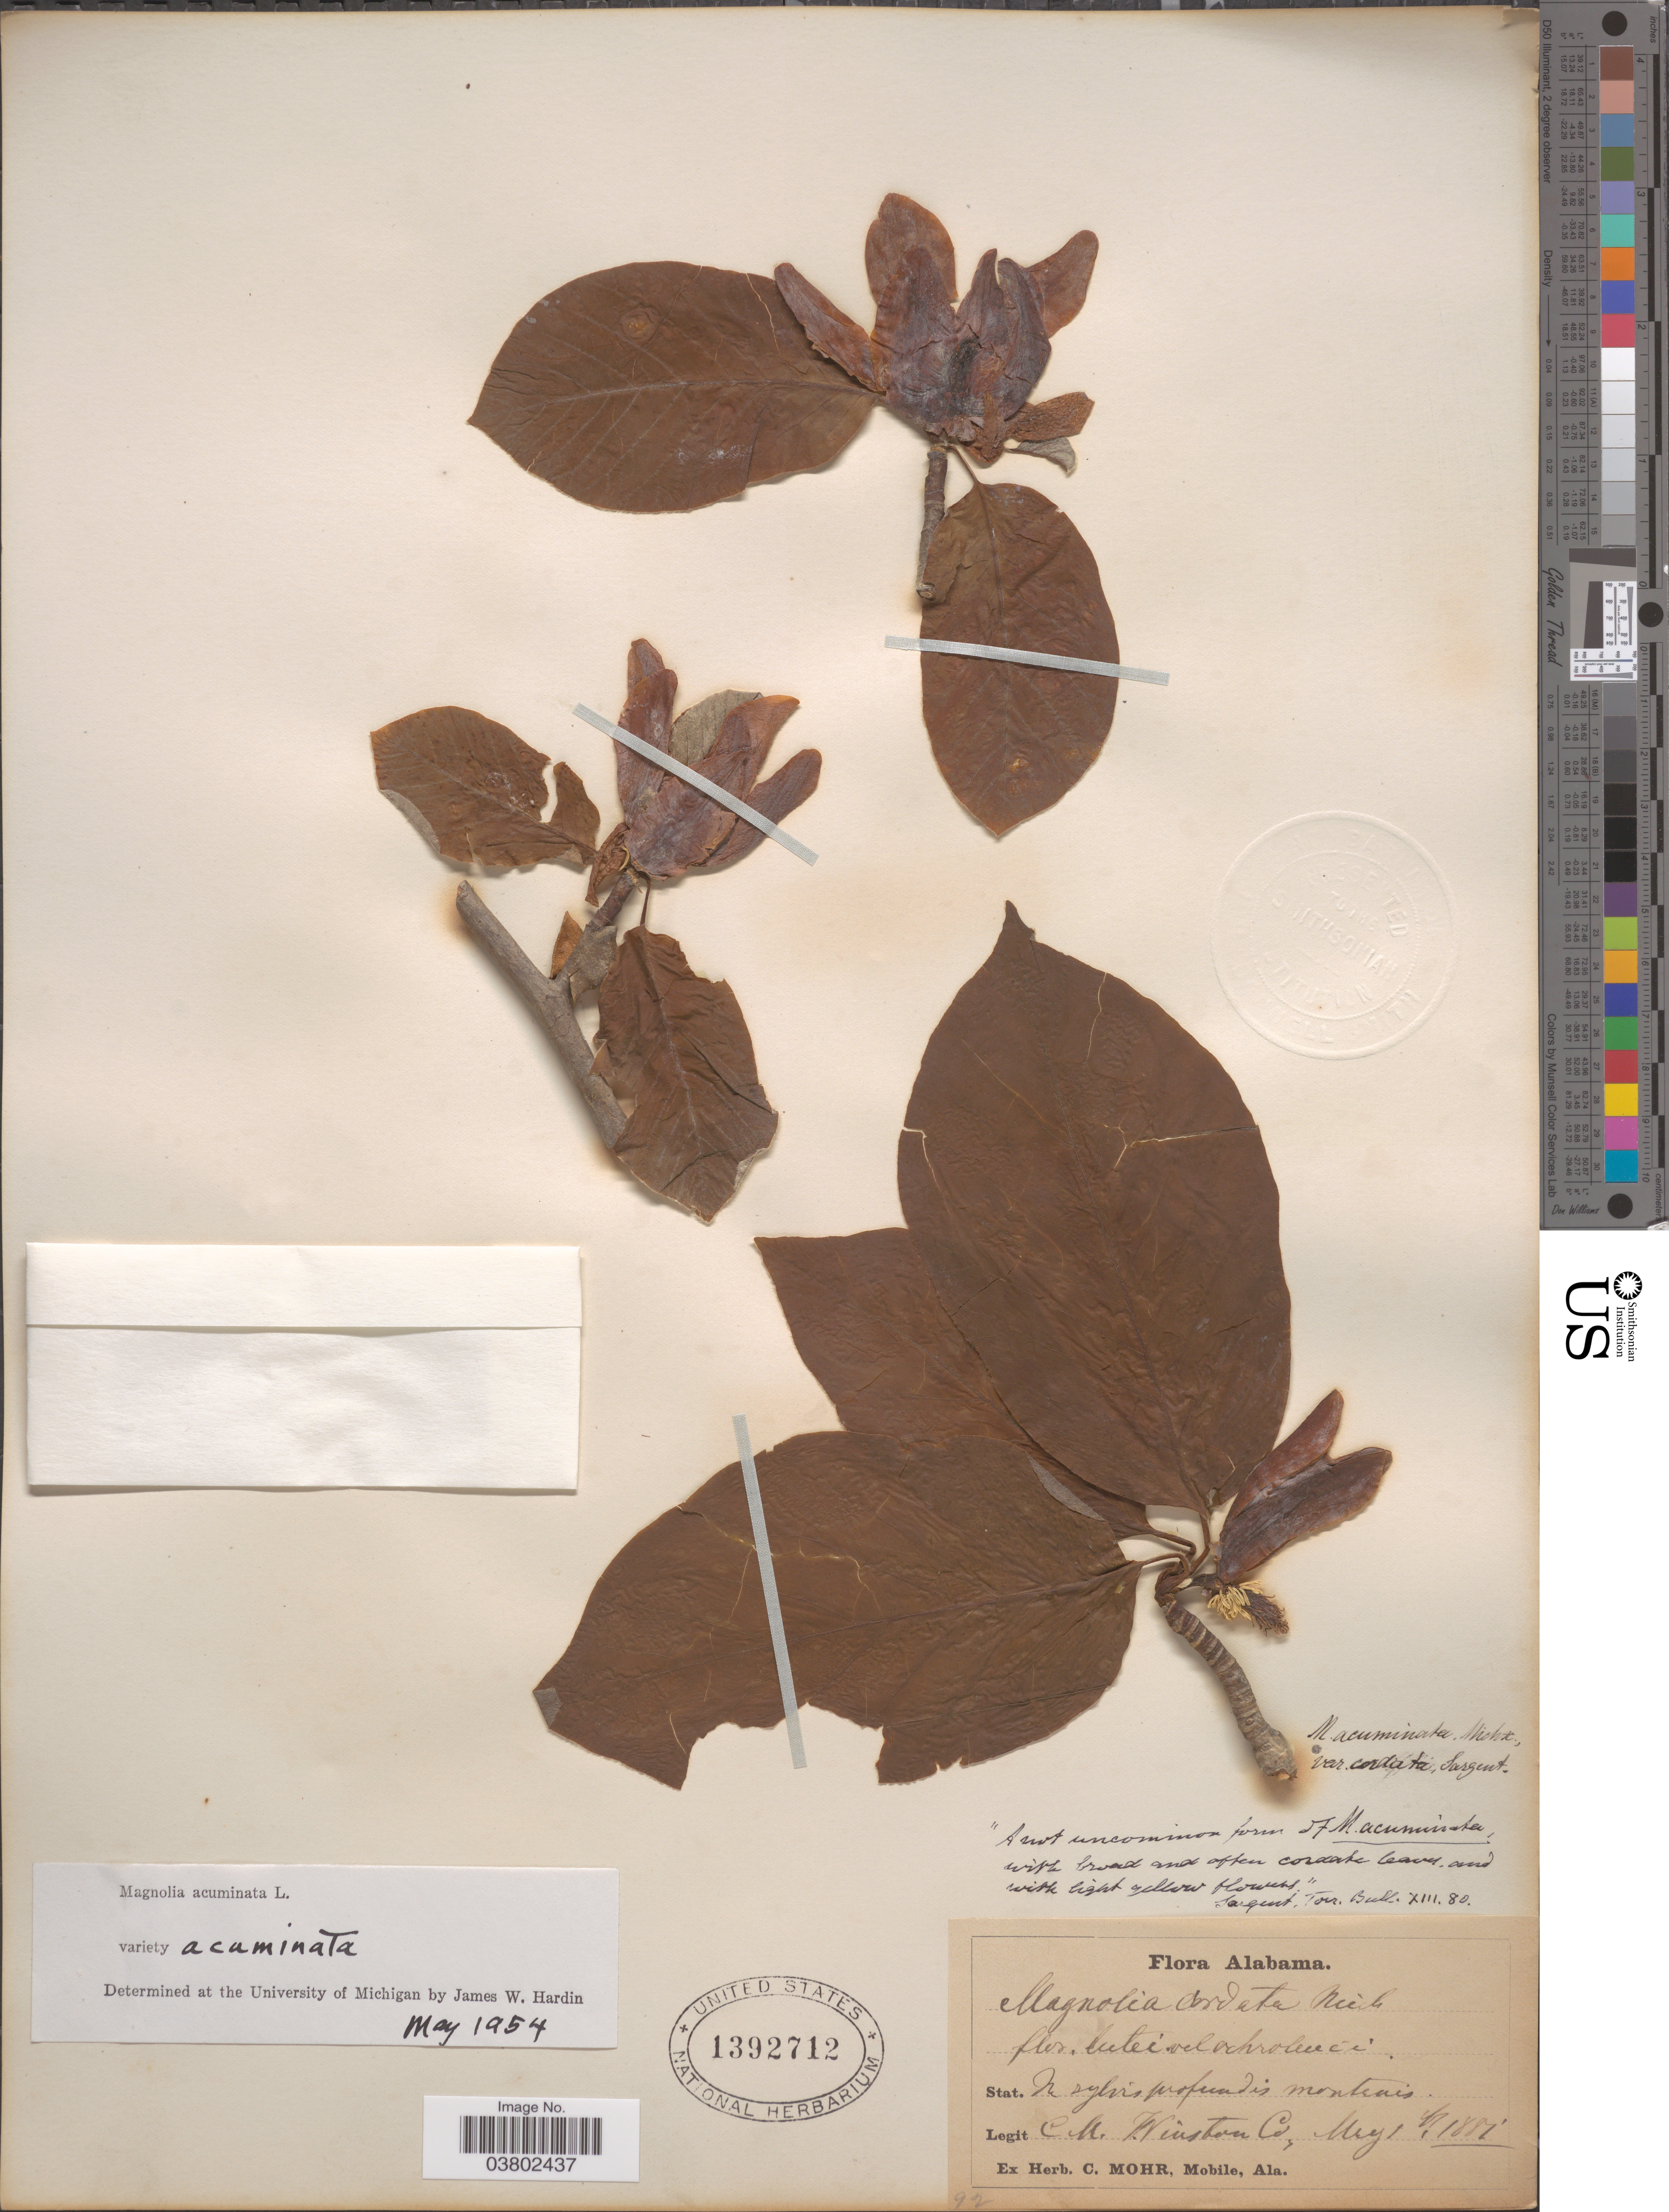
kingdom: Plantae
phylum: Tracheophyta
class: Magnoliopsida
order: Magnoliales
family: Magnoliaceae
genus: Magnolia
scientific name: Magnolia acuminata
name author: (L.) L.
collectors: Mohr, C. T. (herbarium)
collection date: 1881-05-01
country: United States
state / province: Alabama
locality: Winston Co.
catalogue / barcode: US 1392712